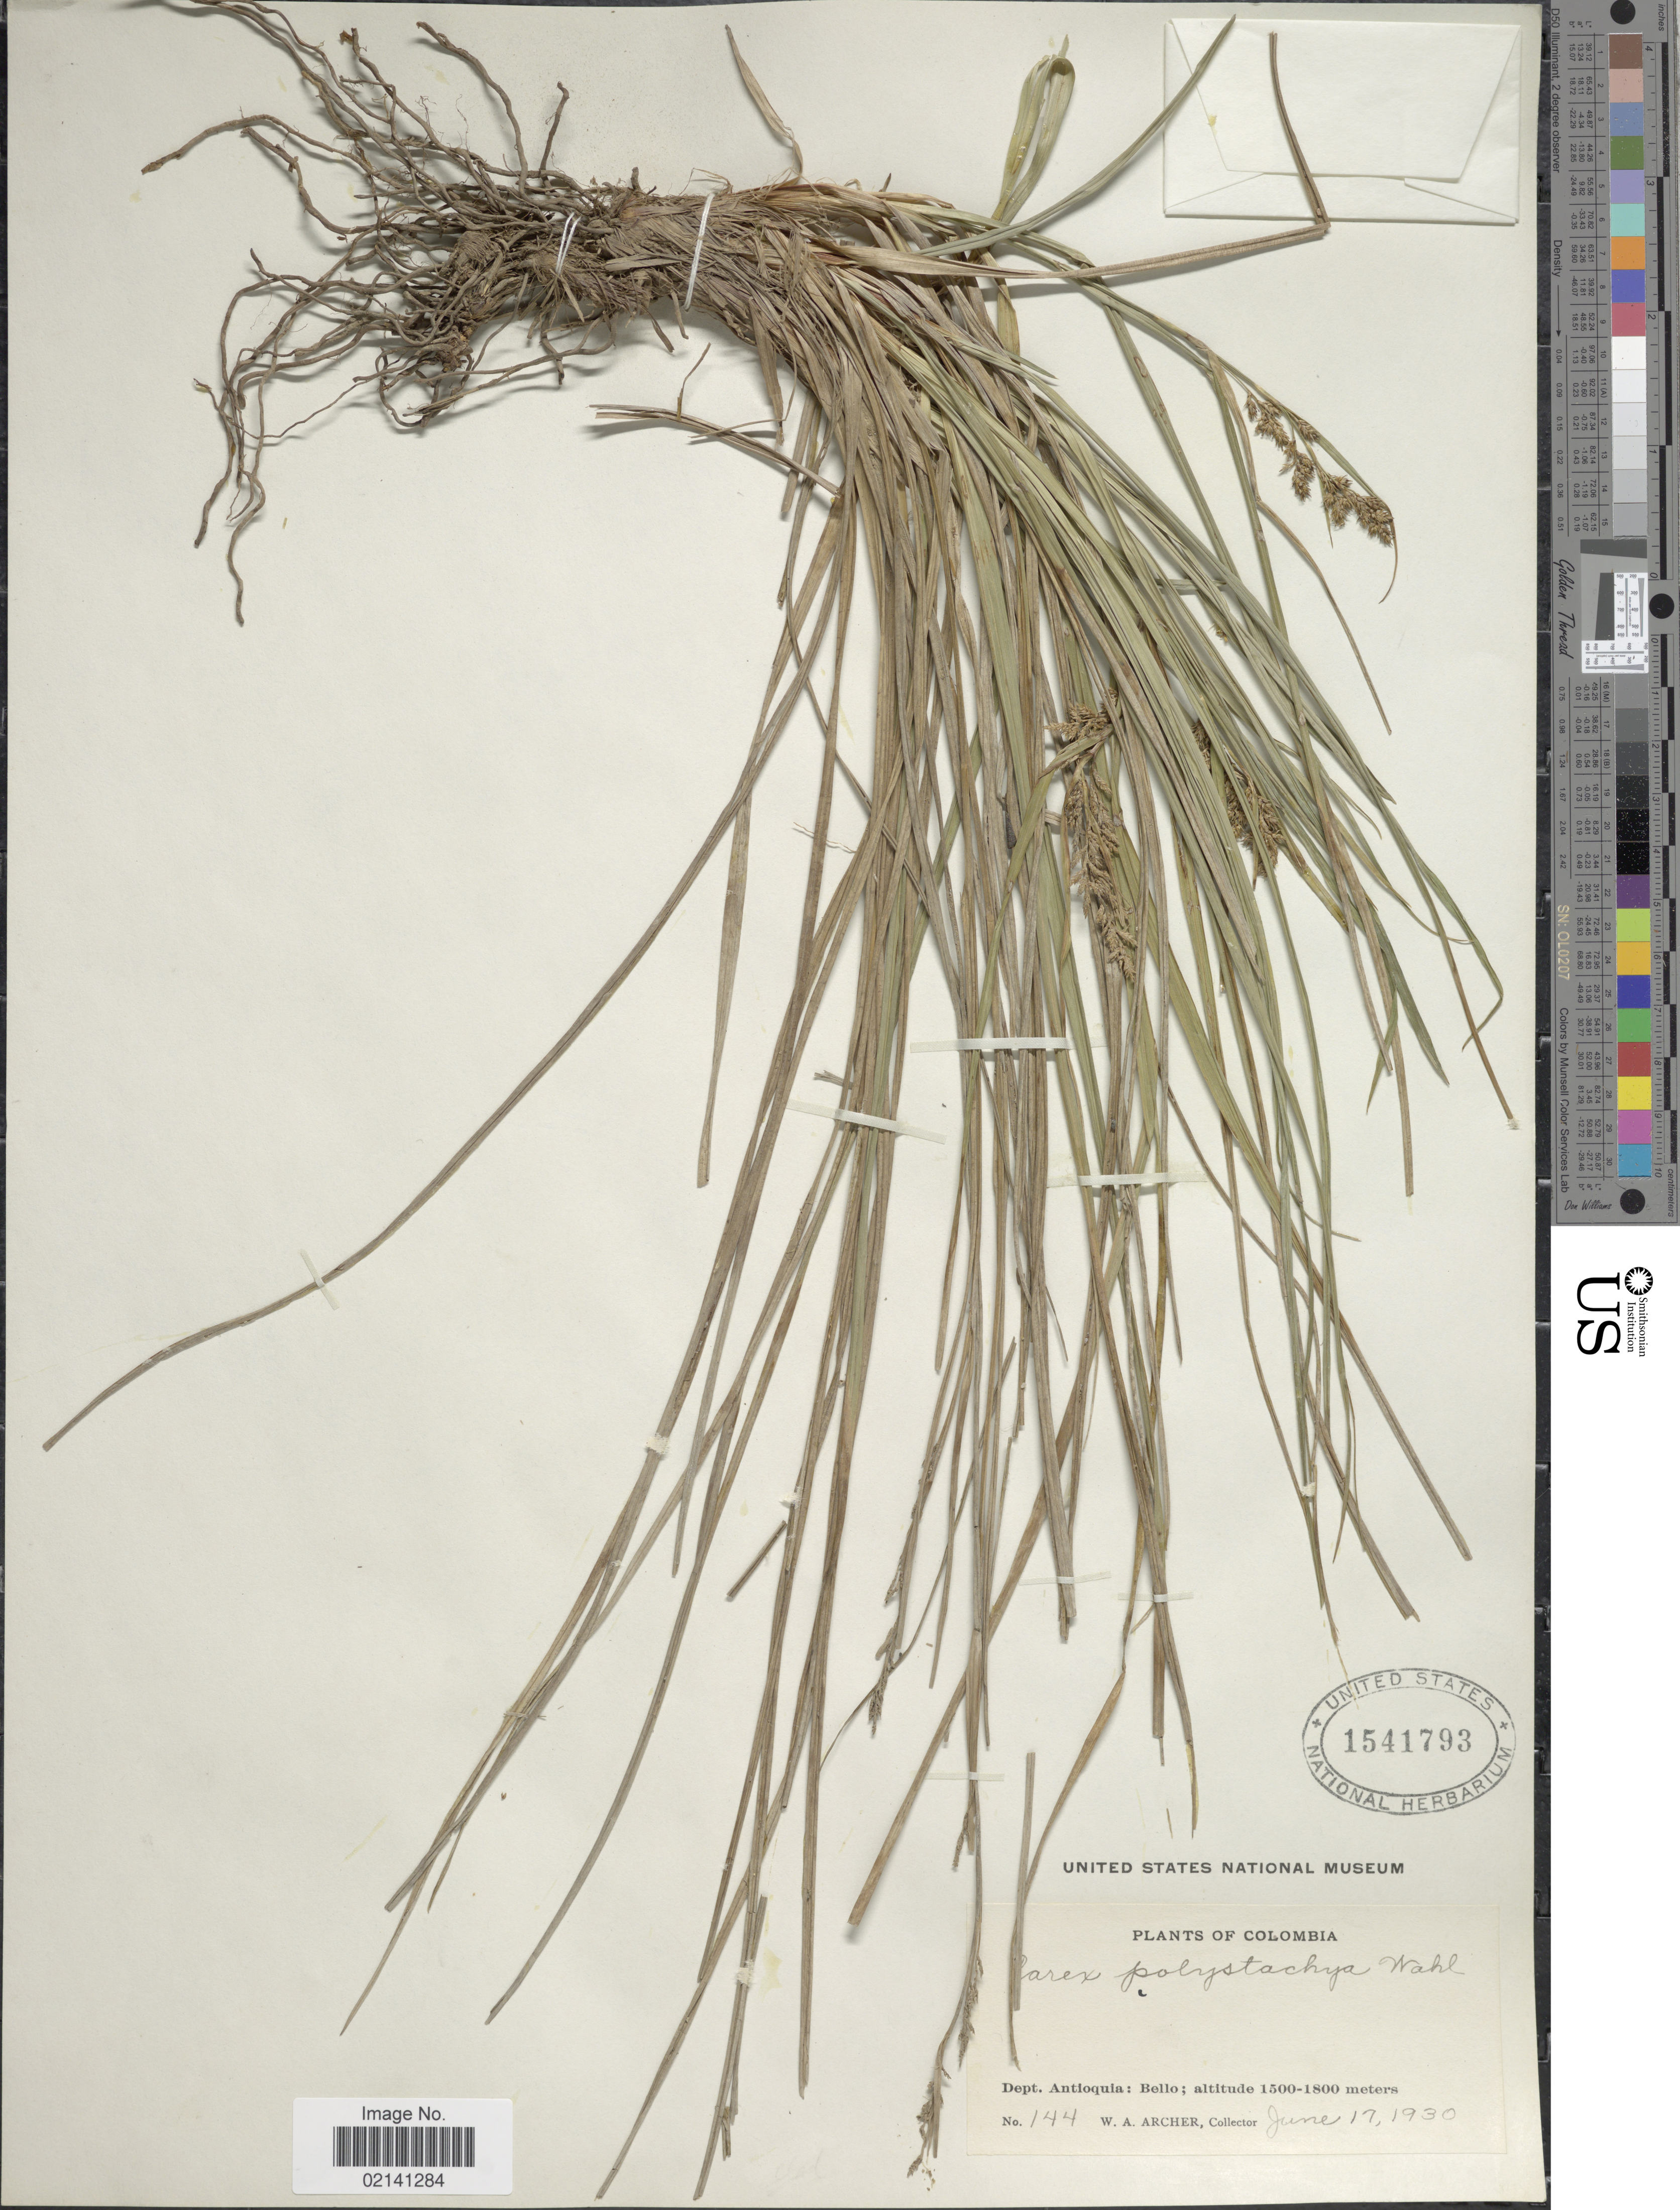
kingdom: Plantae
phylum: Tracheophyta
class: Liliopsida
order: Poales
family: Cyperaceae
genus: Carex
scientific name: Carex polystachya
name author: Sw. ex Wahlenb.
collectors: W. A. Archer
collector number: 144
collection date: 1930-06-17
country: Colombia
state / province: Antioquia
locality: Bello.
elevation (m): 1500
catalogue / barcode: US 1541793